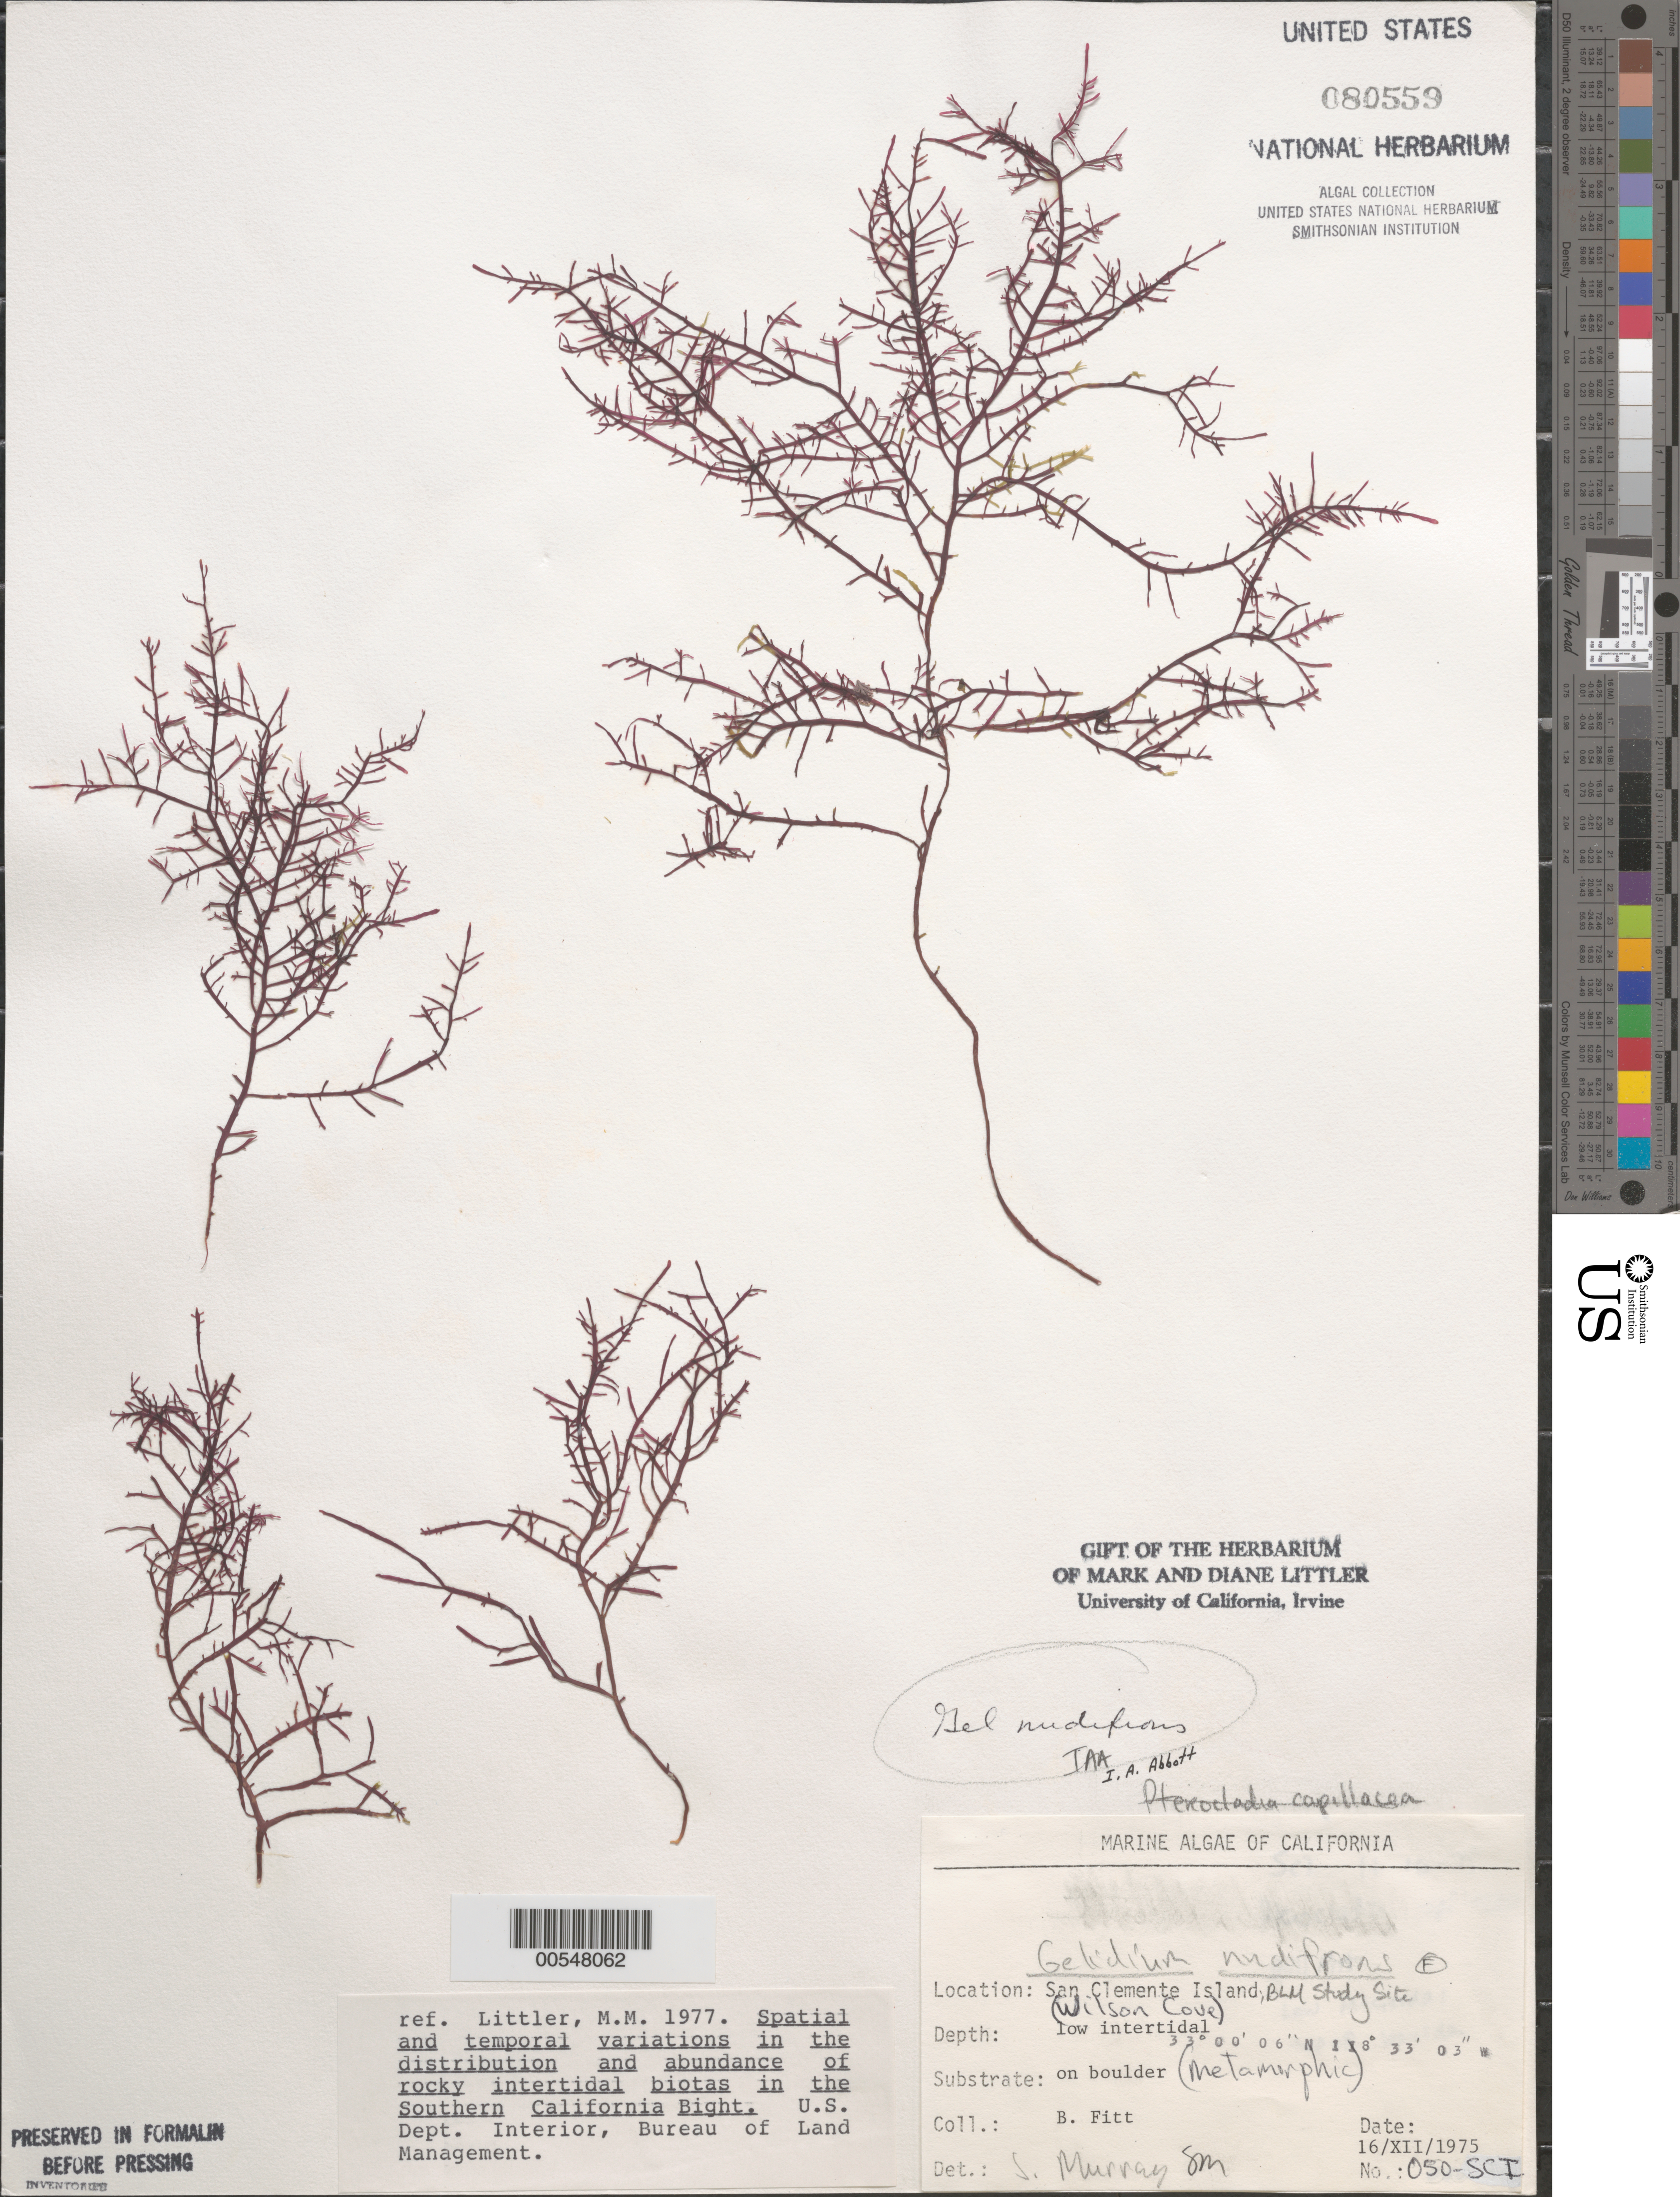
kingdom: Plantae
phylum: Rhodophyta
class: Florideophyceae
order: Gelidiales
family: Gelidiaceae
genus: Gelidium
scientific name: Gelidium nudifrons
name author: N.L. Gardner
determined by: Abbott, Isabella A.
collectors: W. Fitt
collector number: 050-sci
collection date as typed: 16 Dec 1975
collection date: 1975-12-16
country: United States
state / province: California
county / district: Los Angeles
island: San Clemente Island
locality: Wilson Cove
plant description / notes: BLM-SOCALBIGHT Rocky Intertidal Survey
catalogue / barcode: US 80559